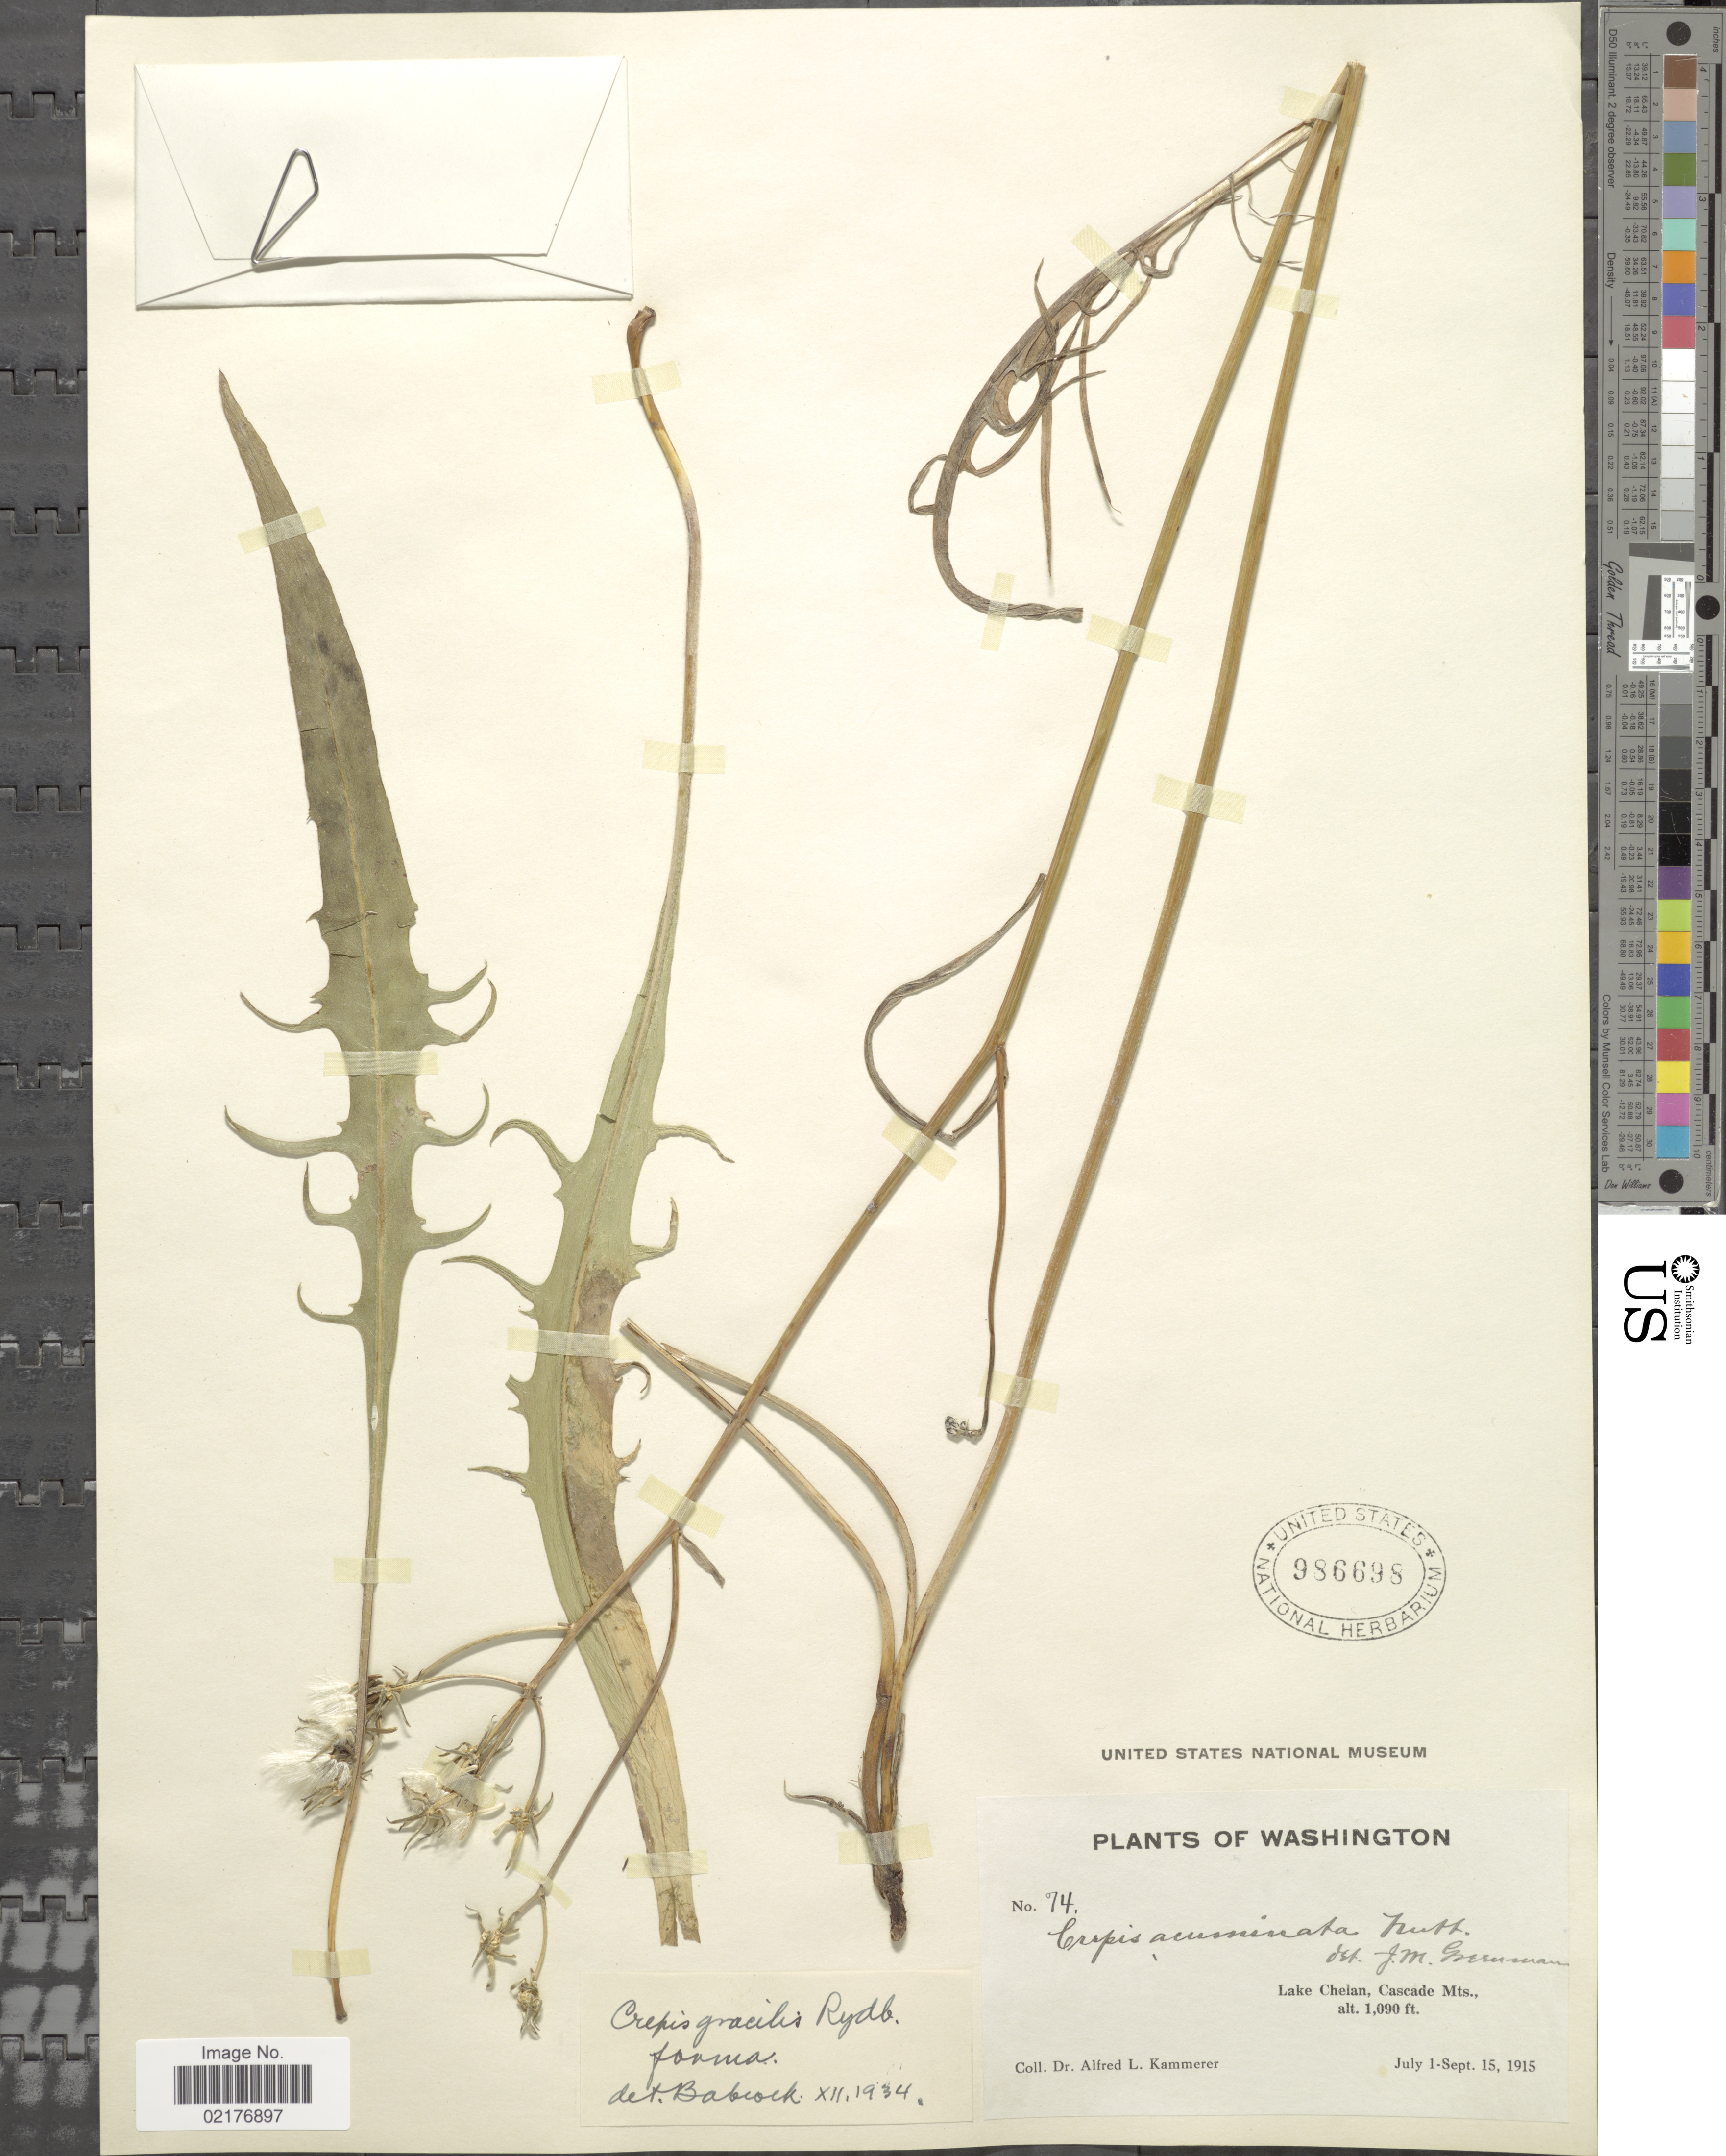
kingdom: Plantae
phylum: Tracheophyta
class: Magnoliopsida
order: Asterales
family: Asteraceae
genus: Crepis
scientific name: Crepis atribarba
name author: A. Heller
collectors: A. Kammerer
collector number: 74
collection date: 1915-07-01/1915-09-15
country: United States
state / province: Washington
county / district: Chelan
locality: Lake Chelan, Cascade Mts.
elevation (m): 332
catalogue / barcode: US 986698